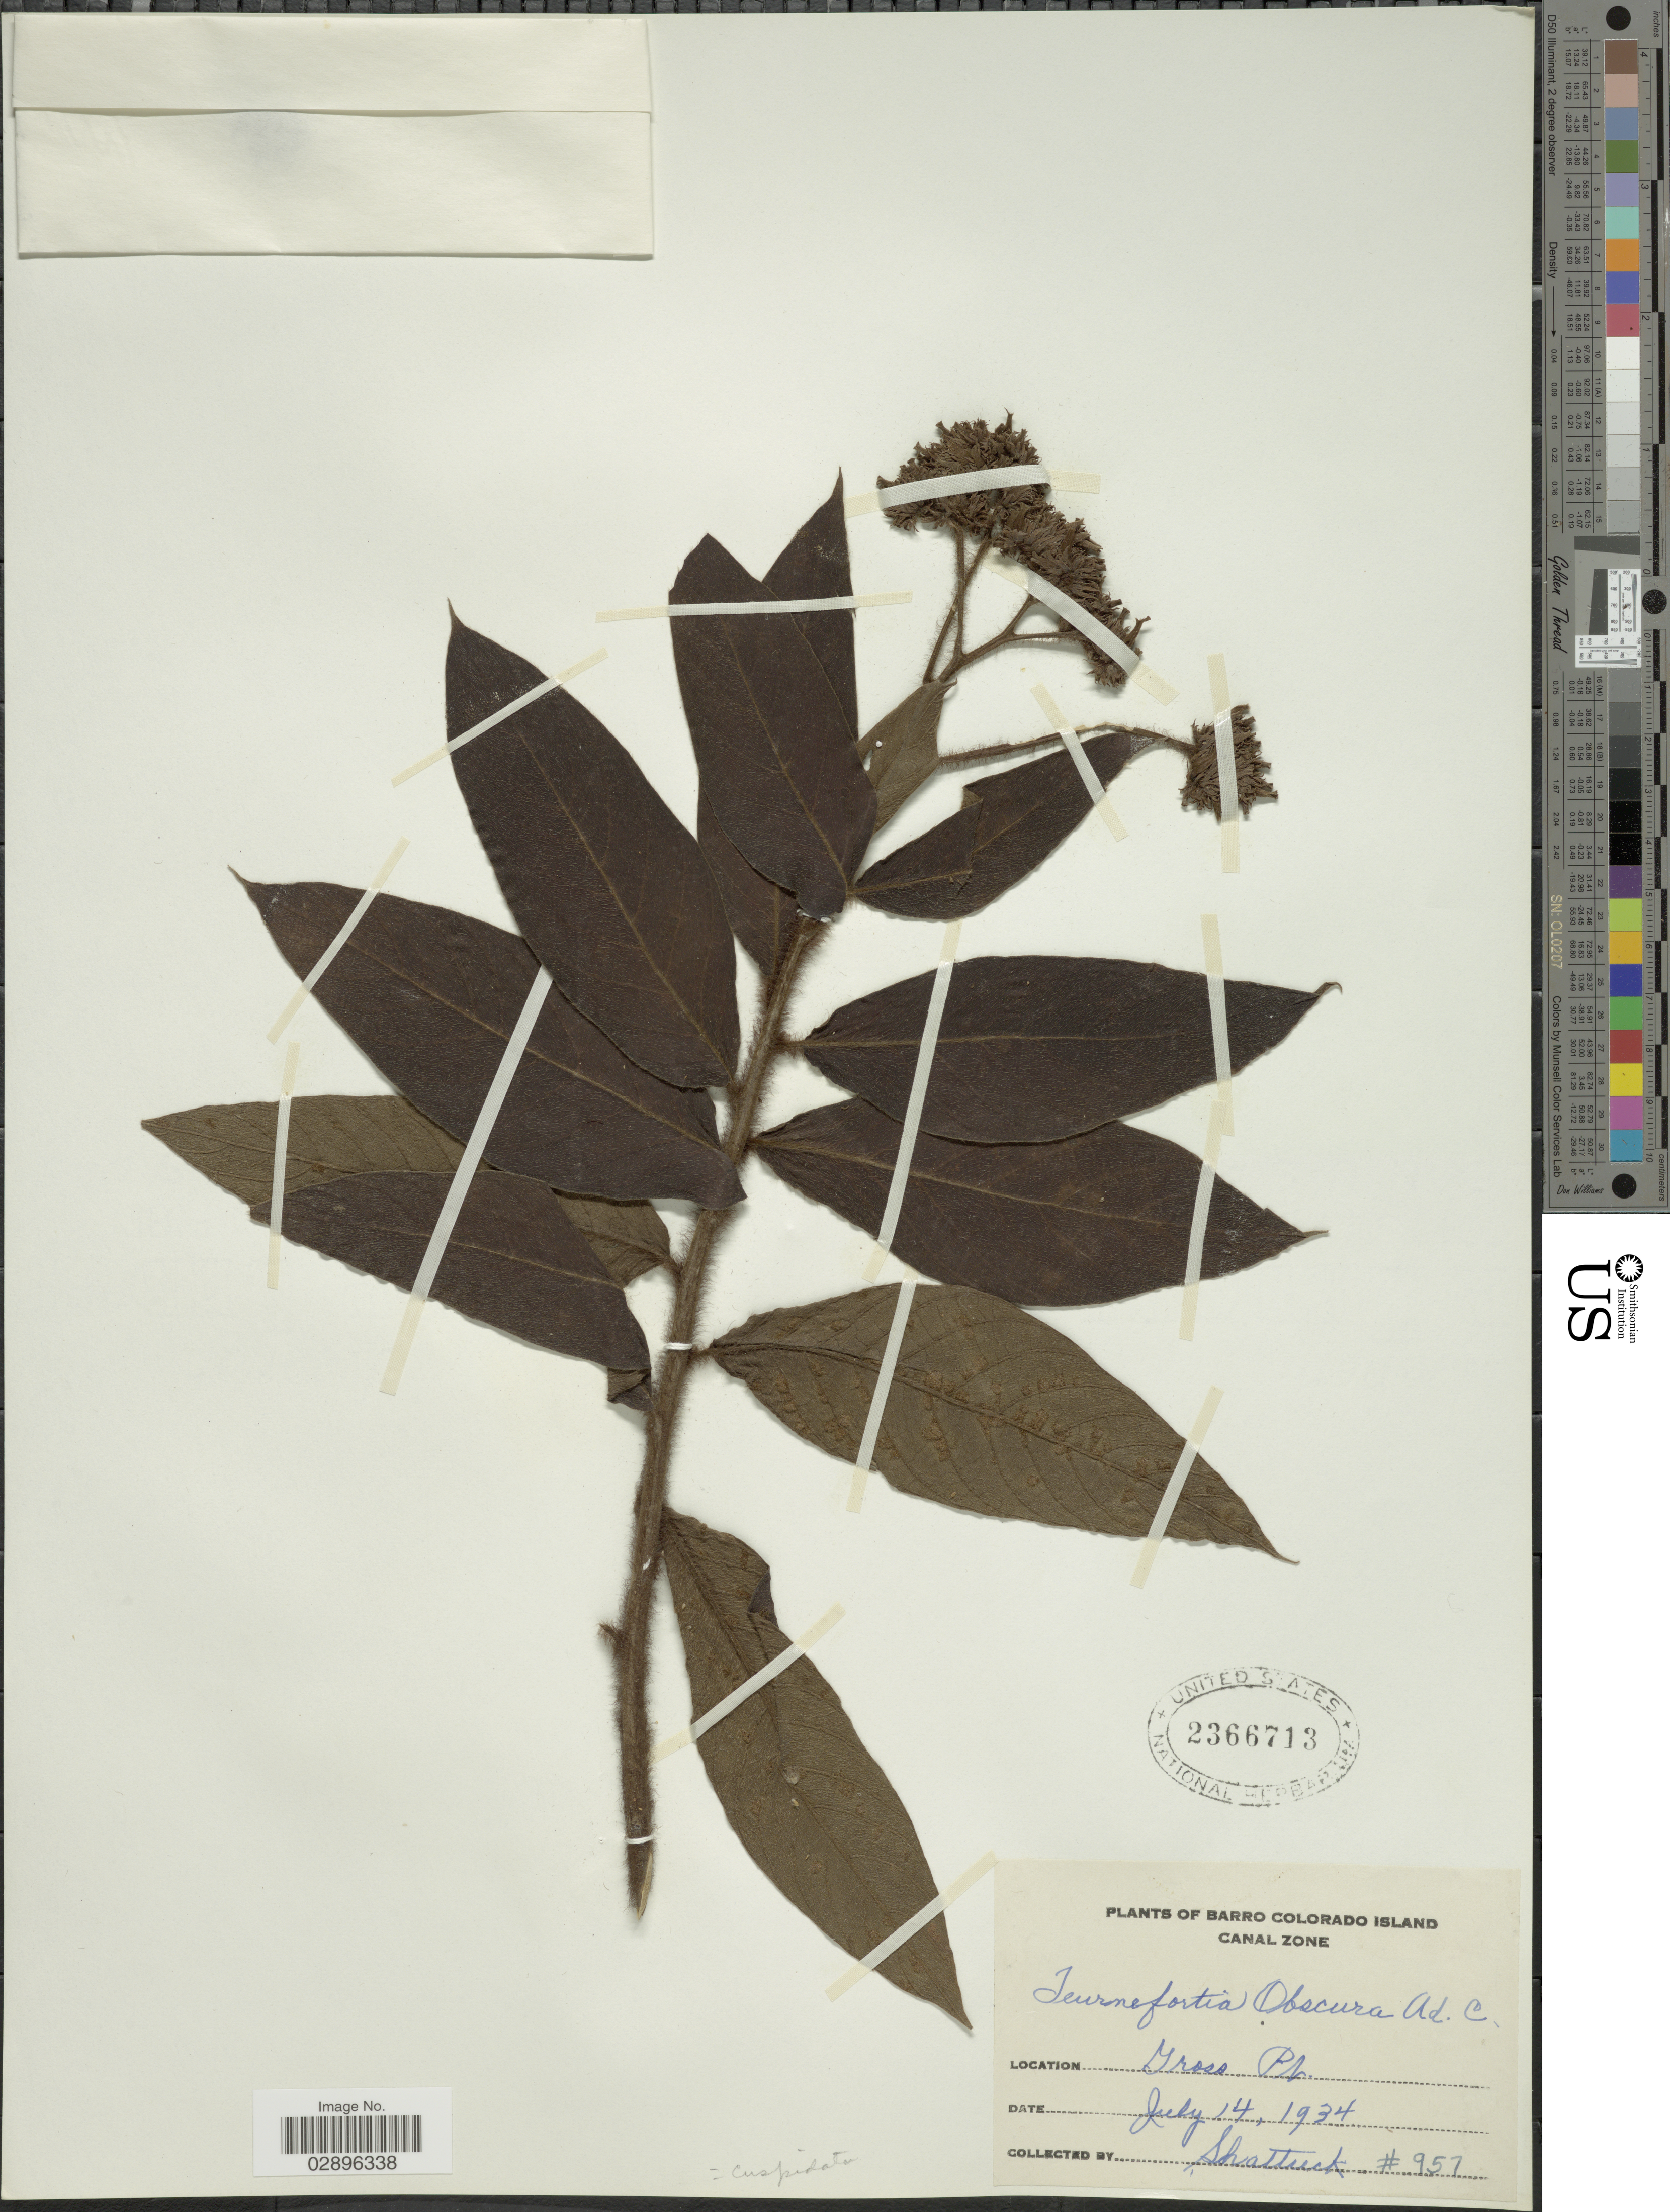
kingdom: Plantae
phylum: Tracheophyta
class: Magnoliopsida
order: Boraginales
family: Heliotropiaceae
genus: Tournefortia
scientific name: Tournefortia cuspidata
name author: Kunth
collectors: Shattuck, --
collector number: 957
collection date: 1934-07-14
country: Panama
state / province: Panamá Oeste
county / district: Canal Zone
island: Barro Colorado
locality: Barro Colorado Island. Canal Zone. Gross Pt.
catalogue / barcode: US 2366713